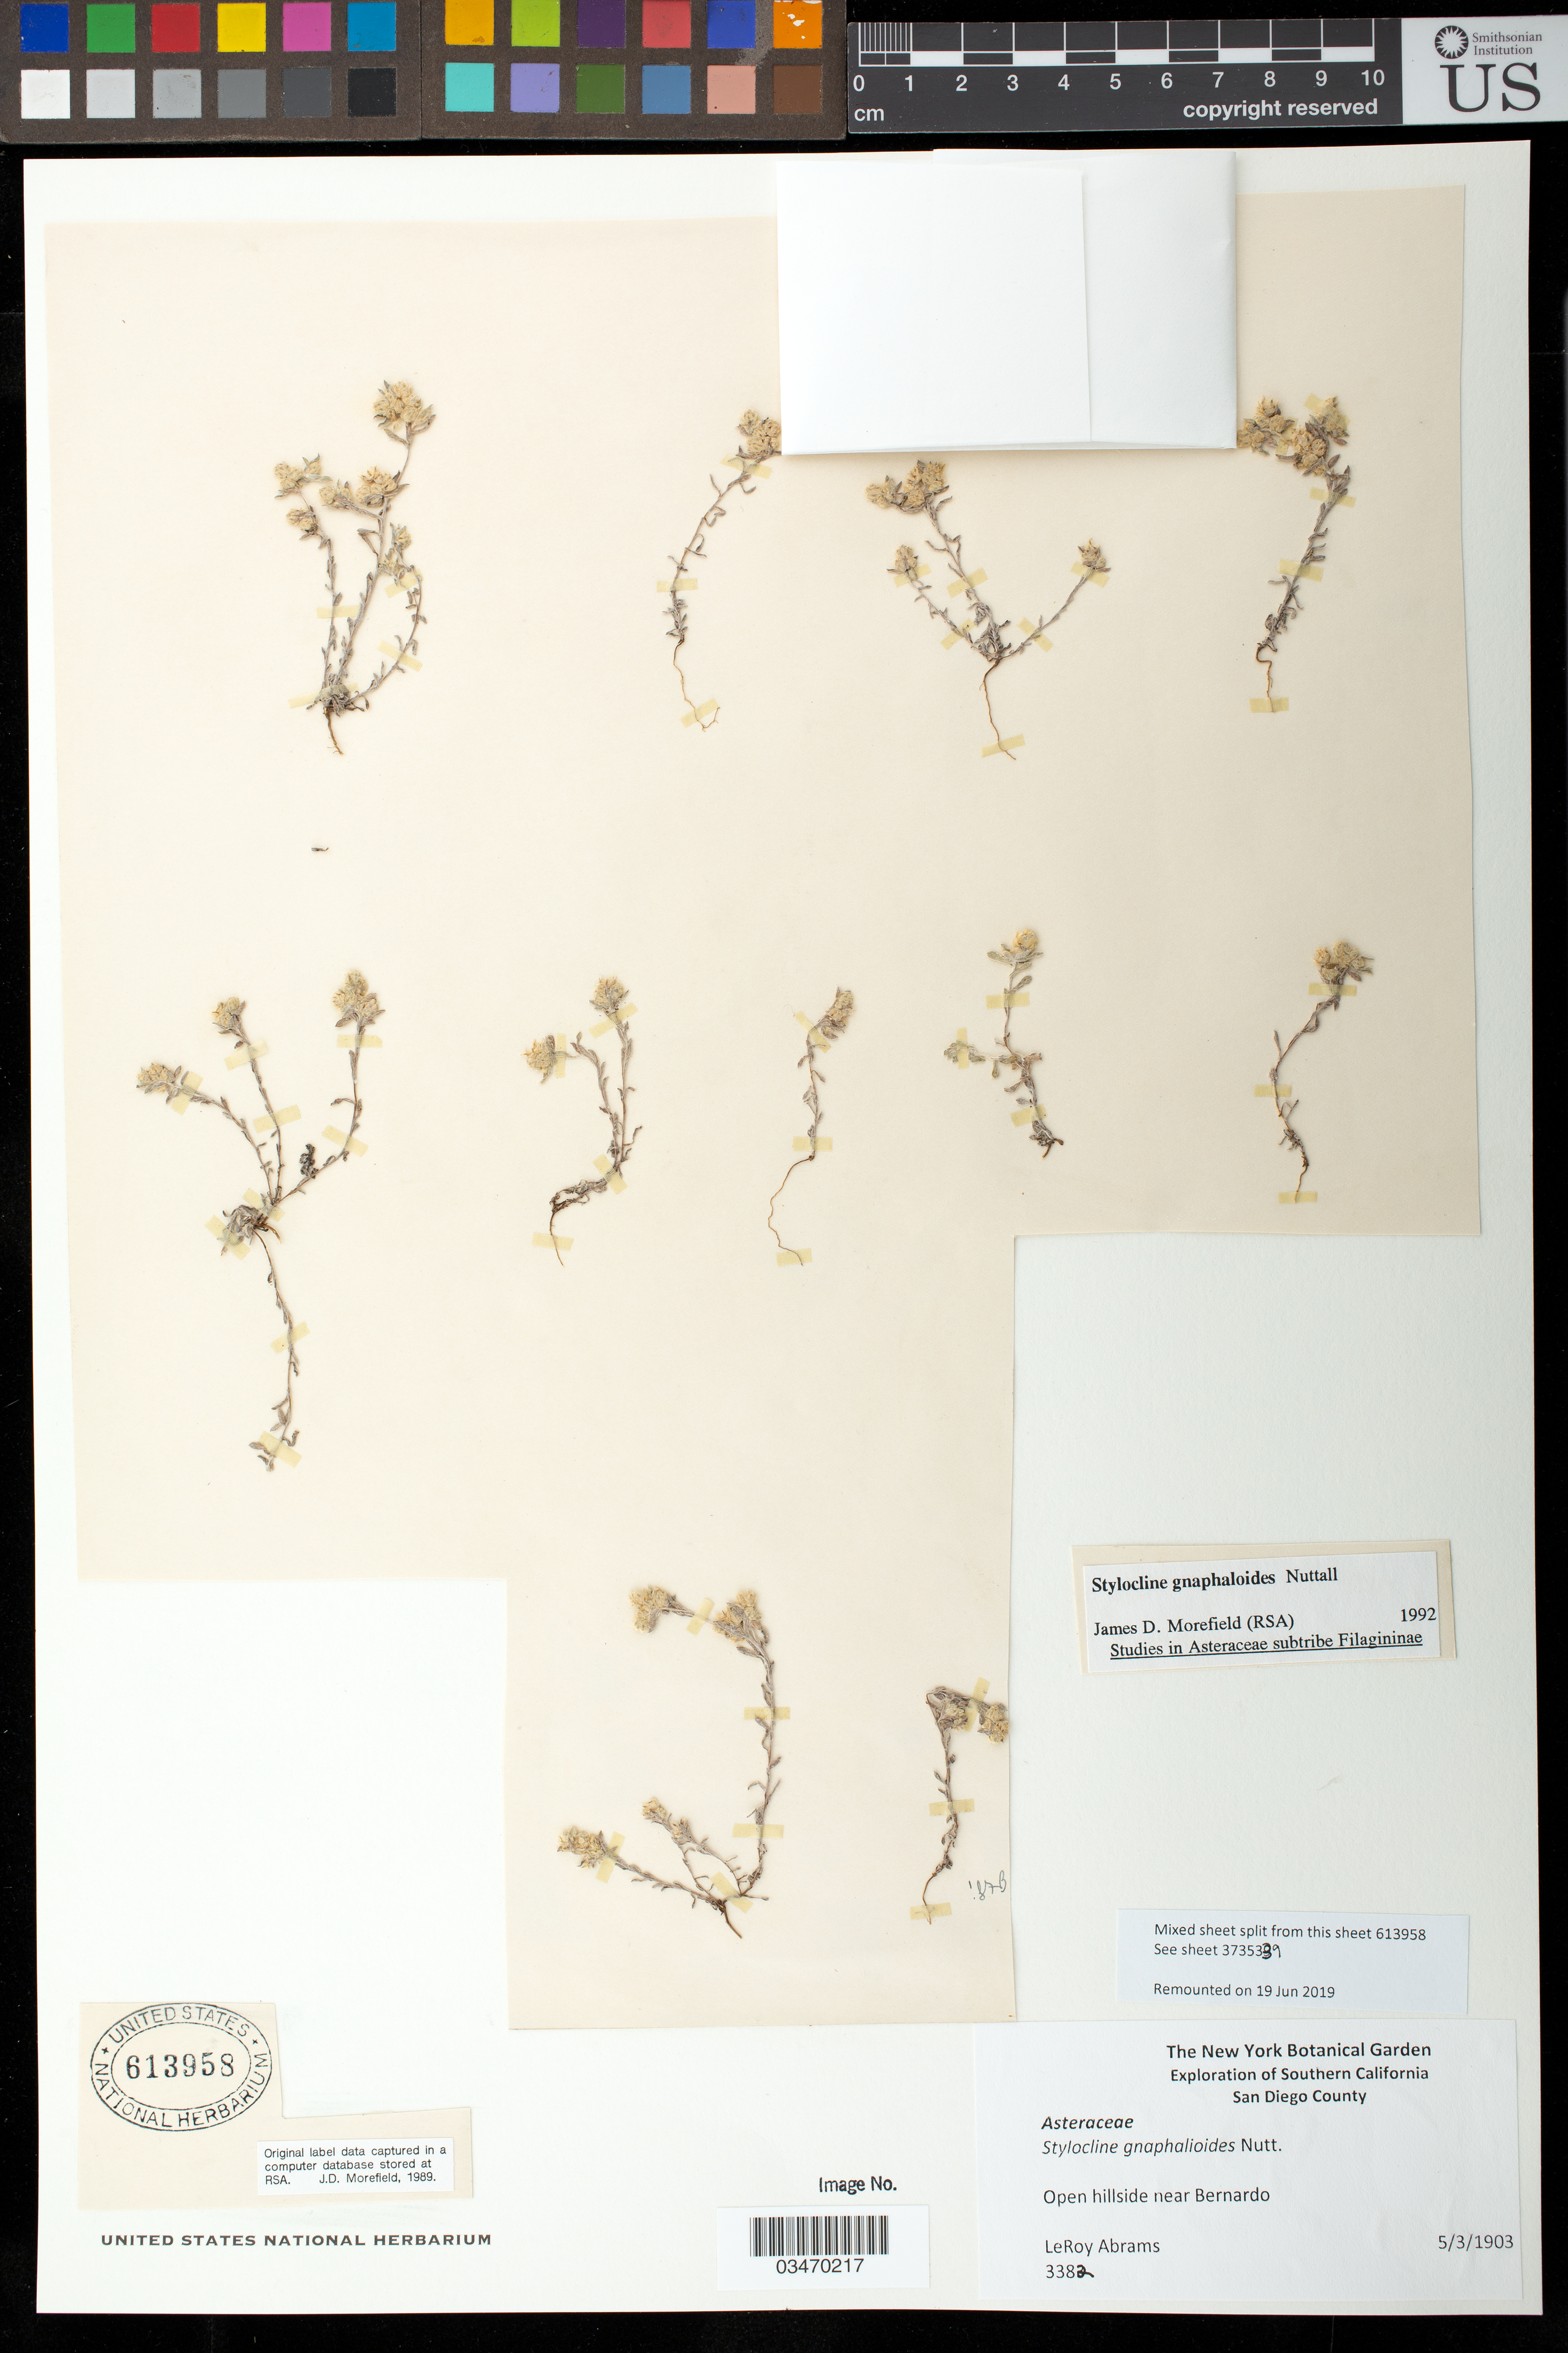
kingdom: Plantae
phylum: Tracheophyta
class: Magnoliopsida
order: Asterales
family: Asteraceae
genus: Stylocline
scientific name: Stylocline gnaphalioides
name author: Nutt.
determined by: Morefield, James D., (RSA), Rancho Santa Ana Botanic Garden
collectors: L. Abrams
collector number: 3382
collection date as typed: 3 May 1903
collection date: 1903-05-03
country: United States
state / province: California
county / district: San Diego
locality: near Bernardo.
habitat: Open hillside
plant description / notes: Specimen split from mixed sheet no. 613958. Remounted 19 Jun 2019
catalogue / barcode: US 613958